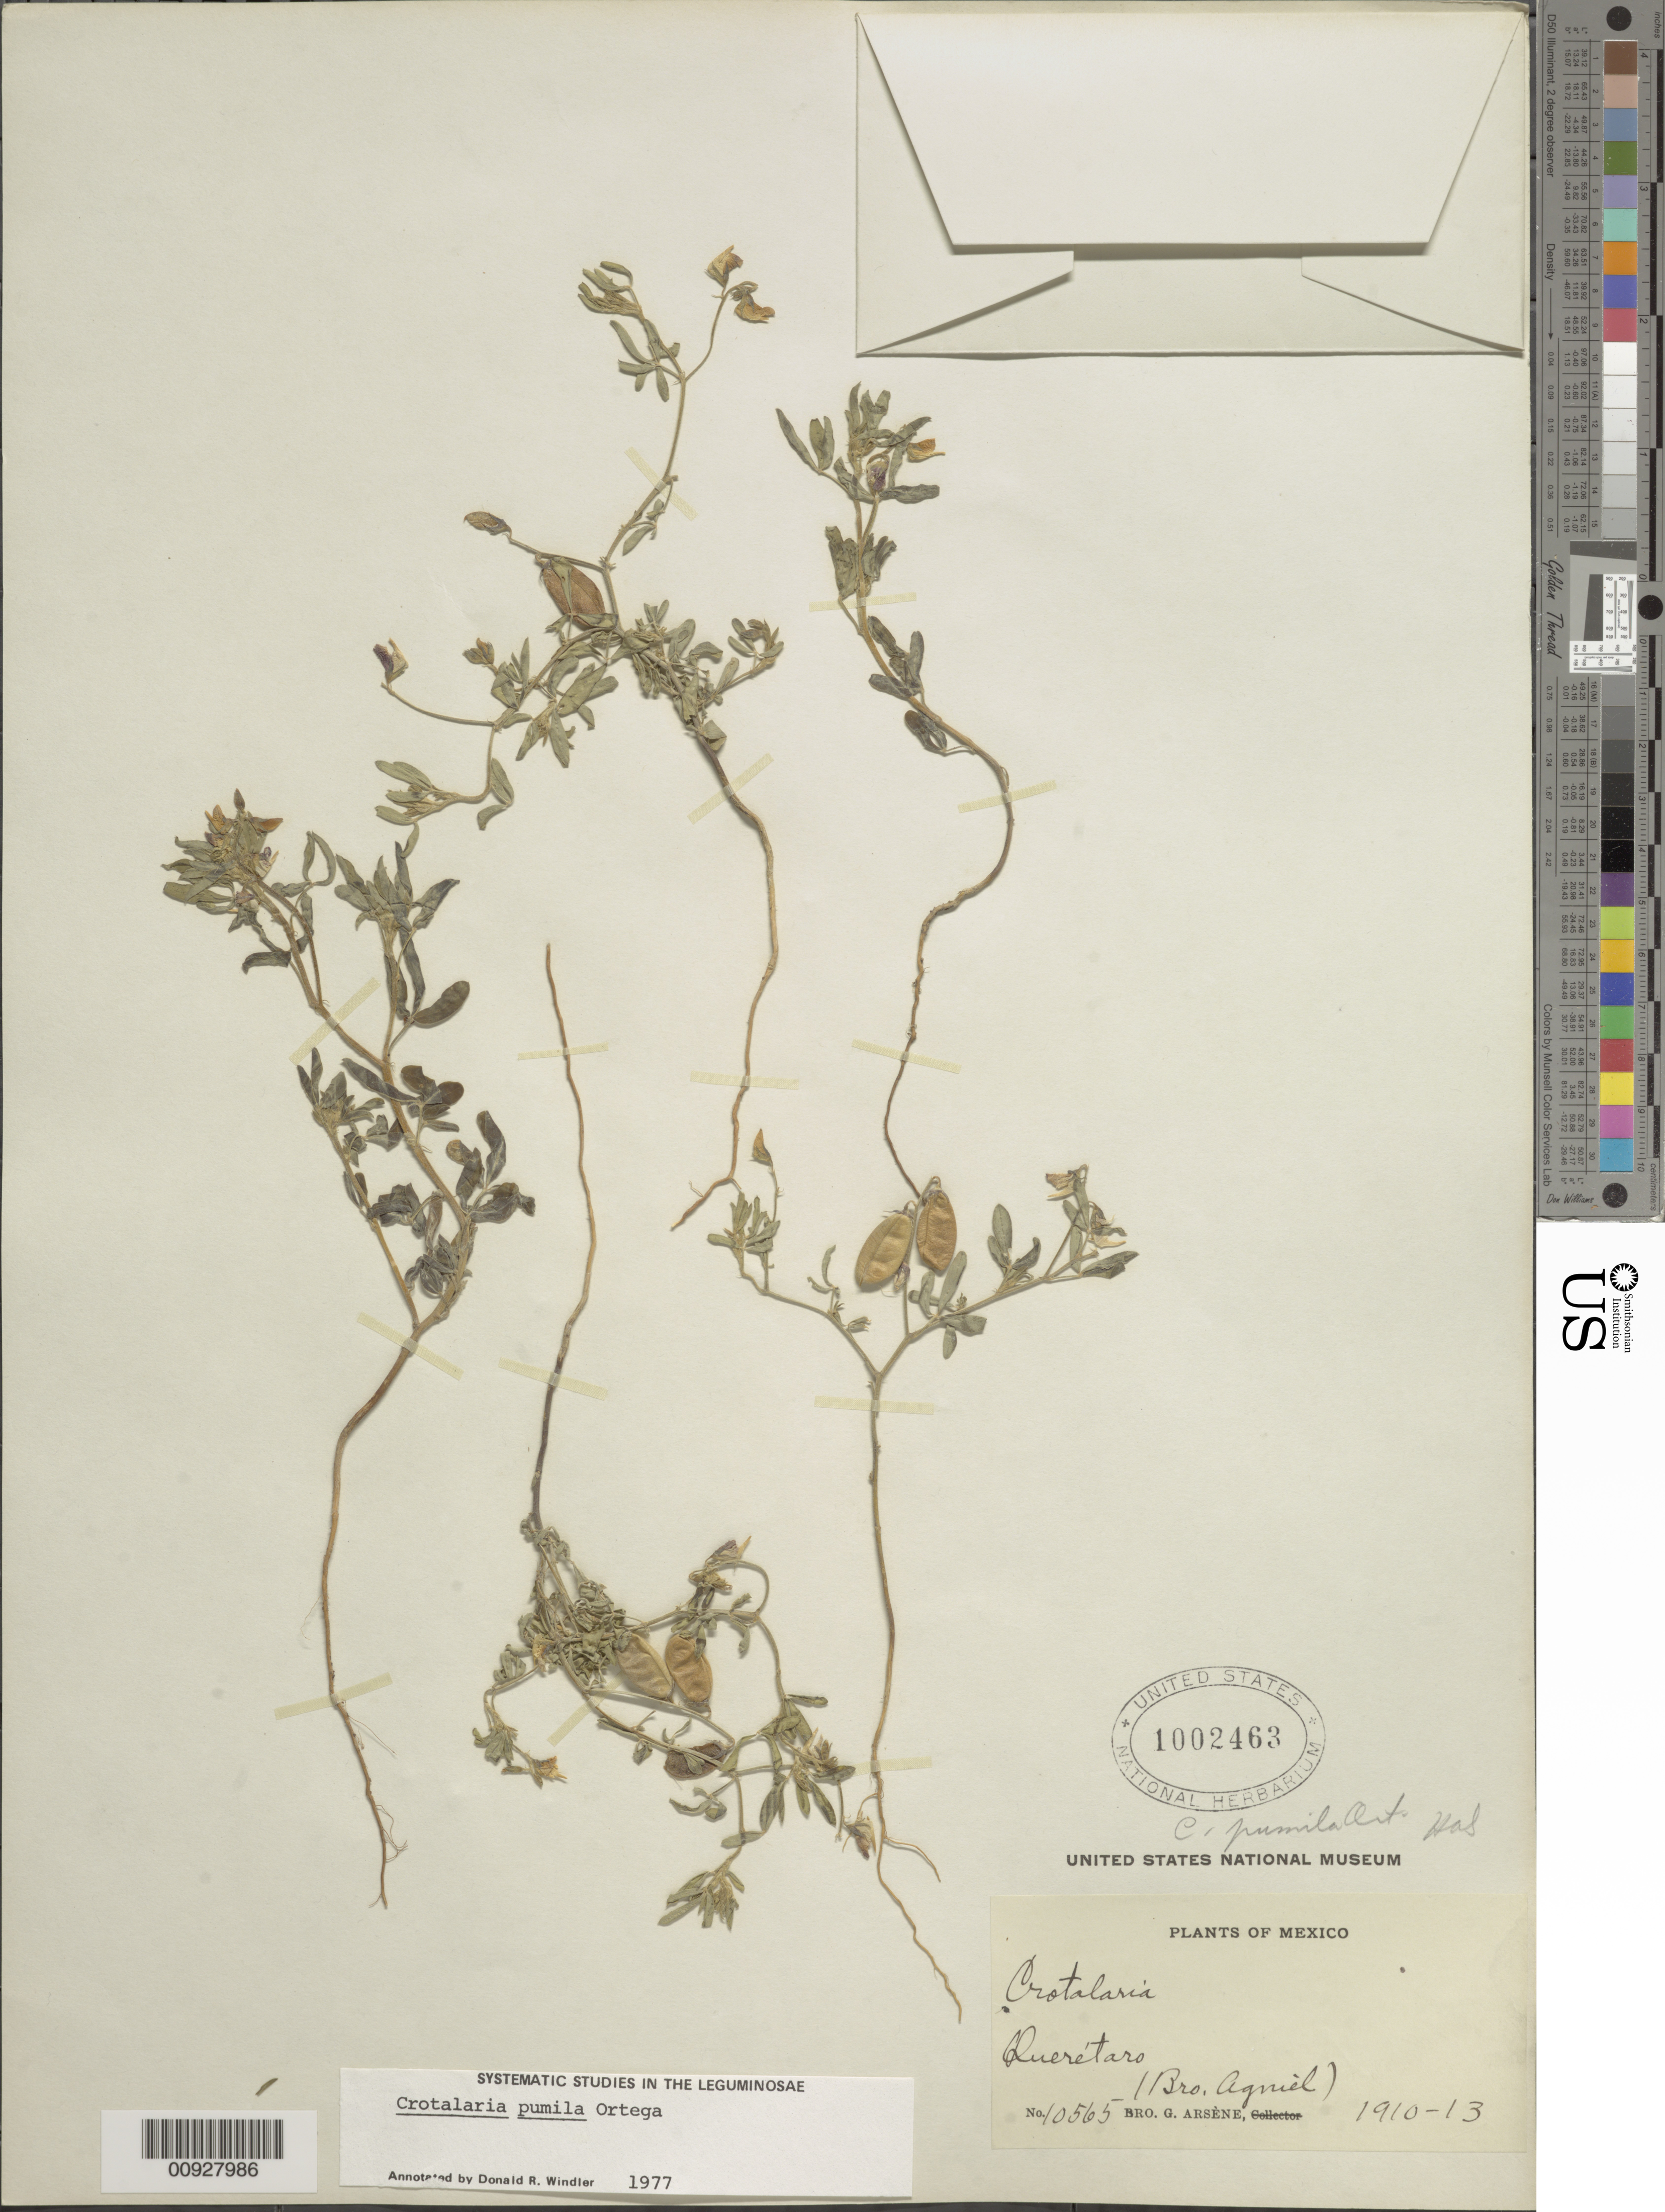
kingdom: Plantae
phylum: Tracheophyta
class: Magnoliopsida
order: Fabales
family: Fabaceae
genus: Crotalaria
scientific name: Crotalaria pumila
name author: Ortega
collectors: Bro. Agniel & Bro. G. Arsène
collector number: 10565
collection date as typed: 1910 to -- --- 1913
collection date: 1910/1913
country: Mexico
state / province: Querétaro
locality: Querétaro.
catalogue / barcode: US 1002463